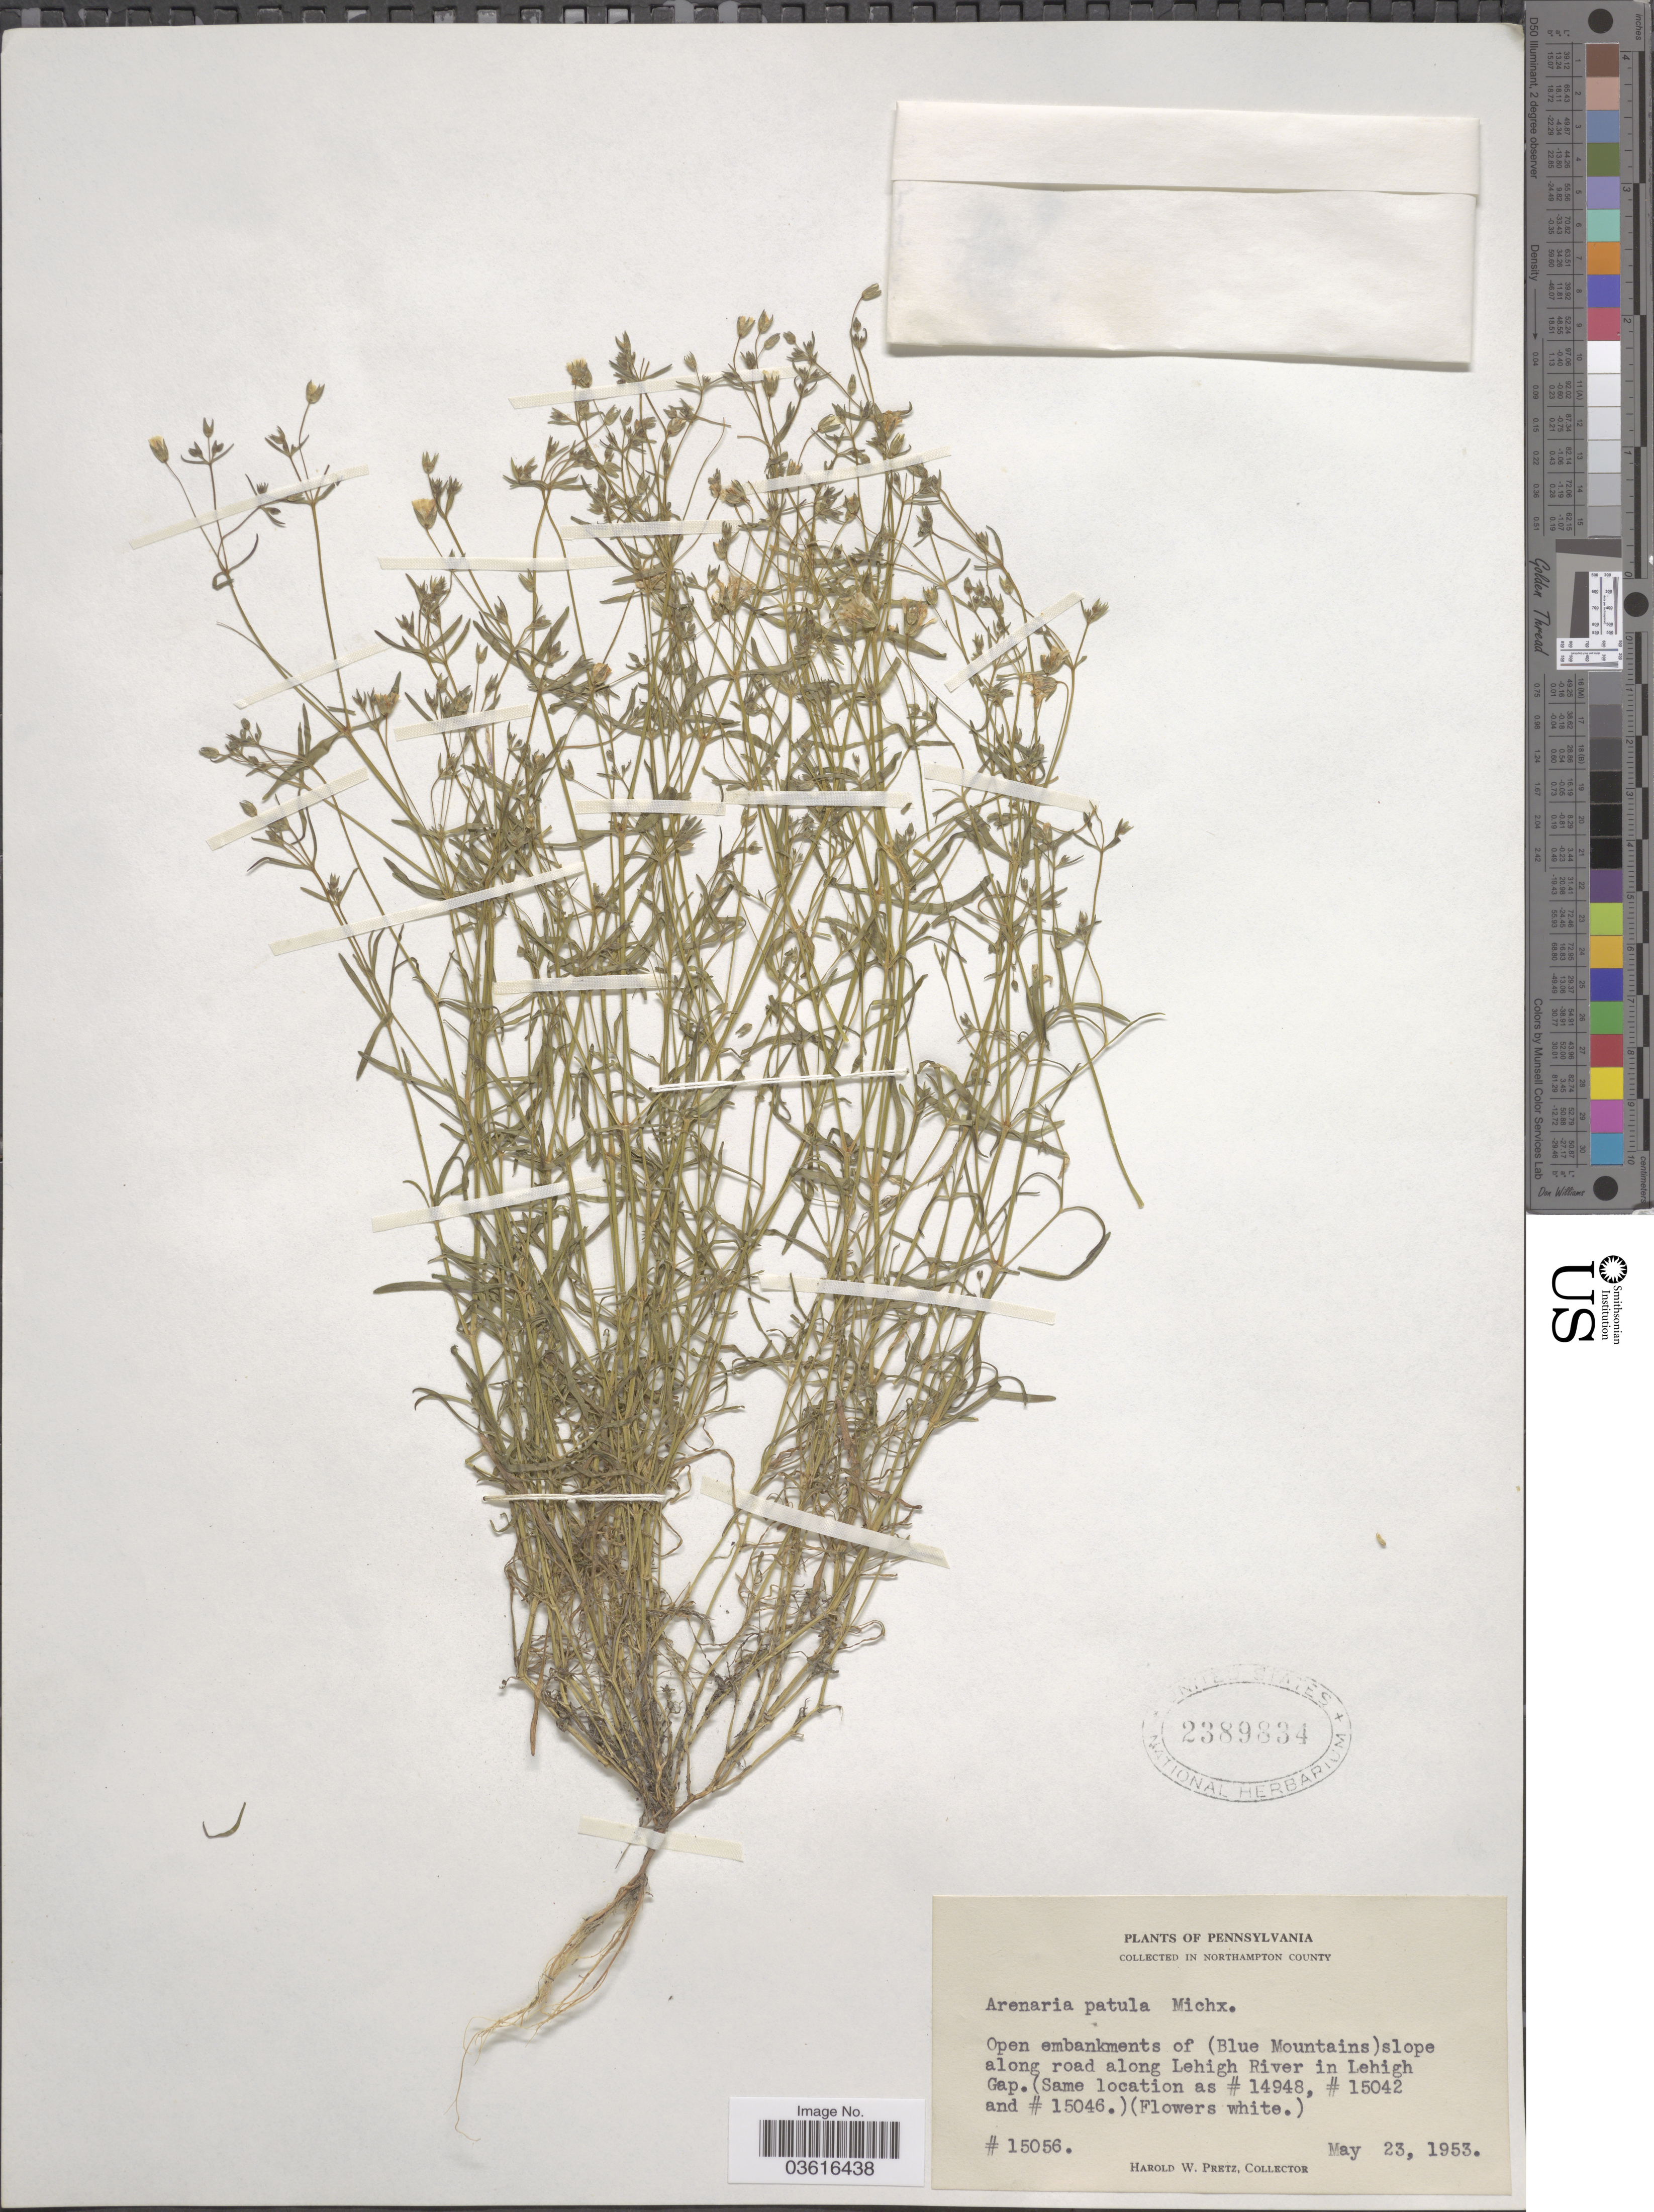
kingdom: Plantae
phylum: Tracheophyta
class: Magnoliopsida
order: Caryophyllales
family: Caryophyllaceae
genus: Minuartia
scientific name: Minuartia patula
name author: (Michx.) Mattf.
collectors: H. W. Pretz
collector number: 15056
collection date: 1953-05-23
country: United States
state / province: Pennsylvania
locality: In Northampton County. Open embankments of (Blue Mountains) slope along road along Lehigh River in Lehigh Gap.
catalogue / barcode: US 2389834